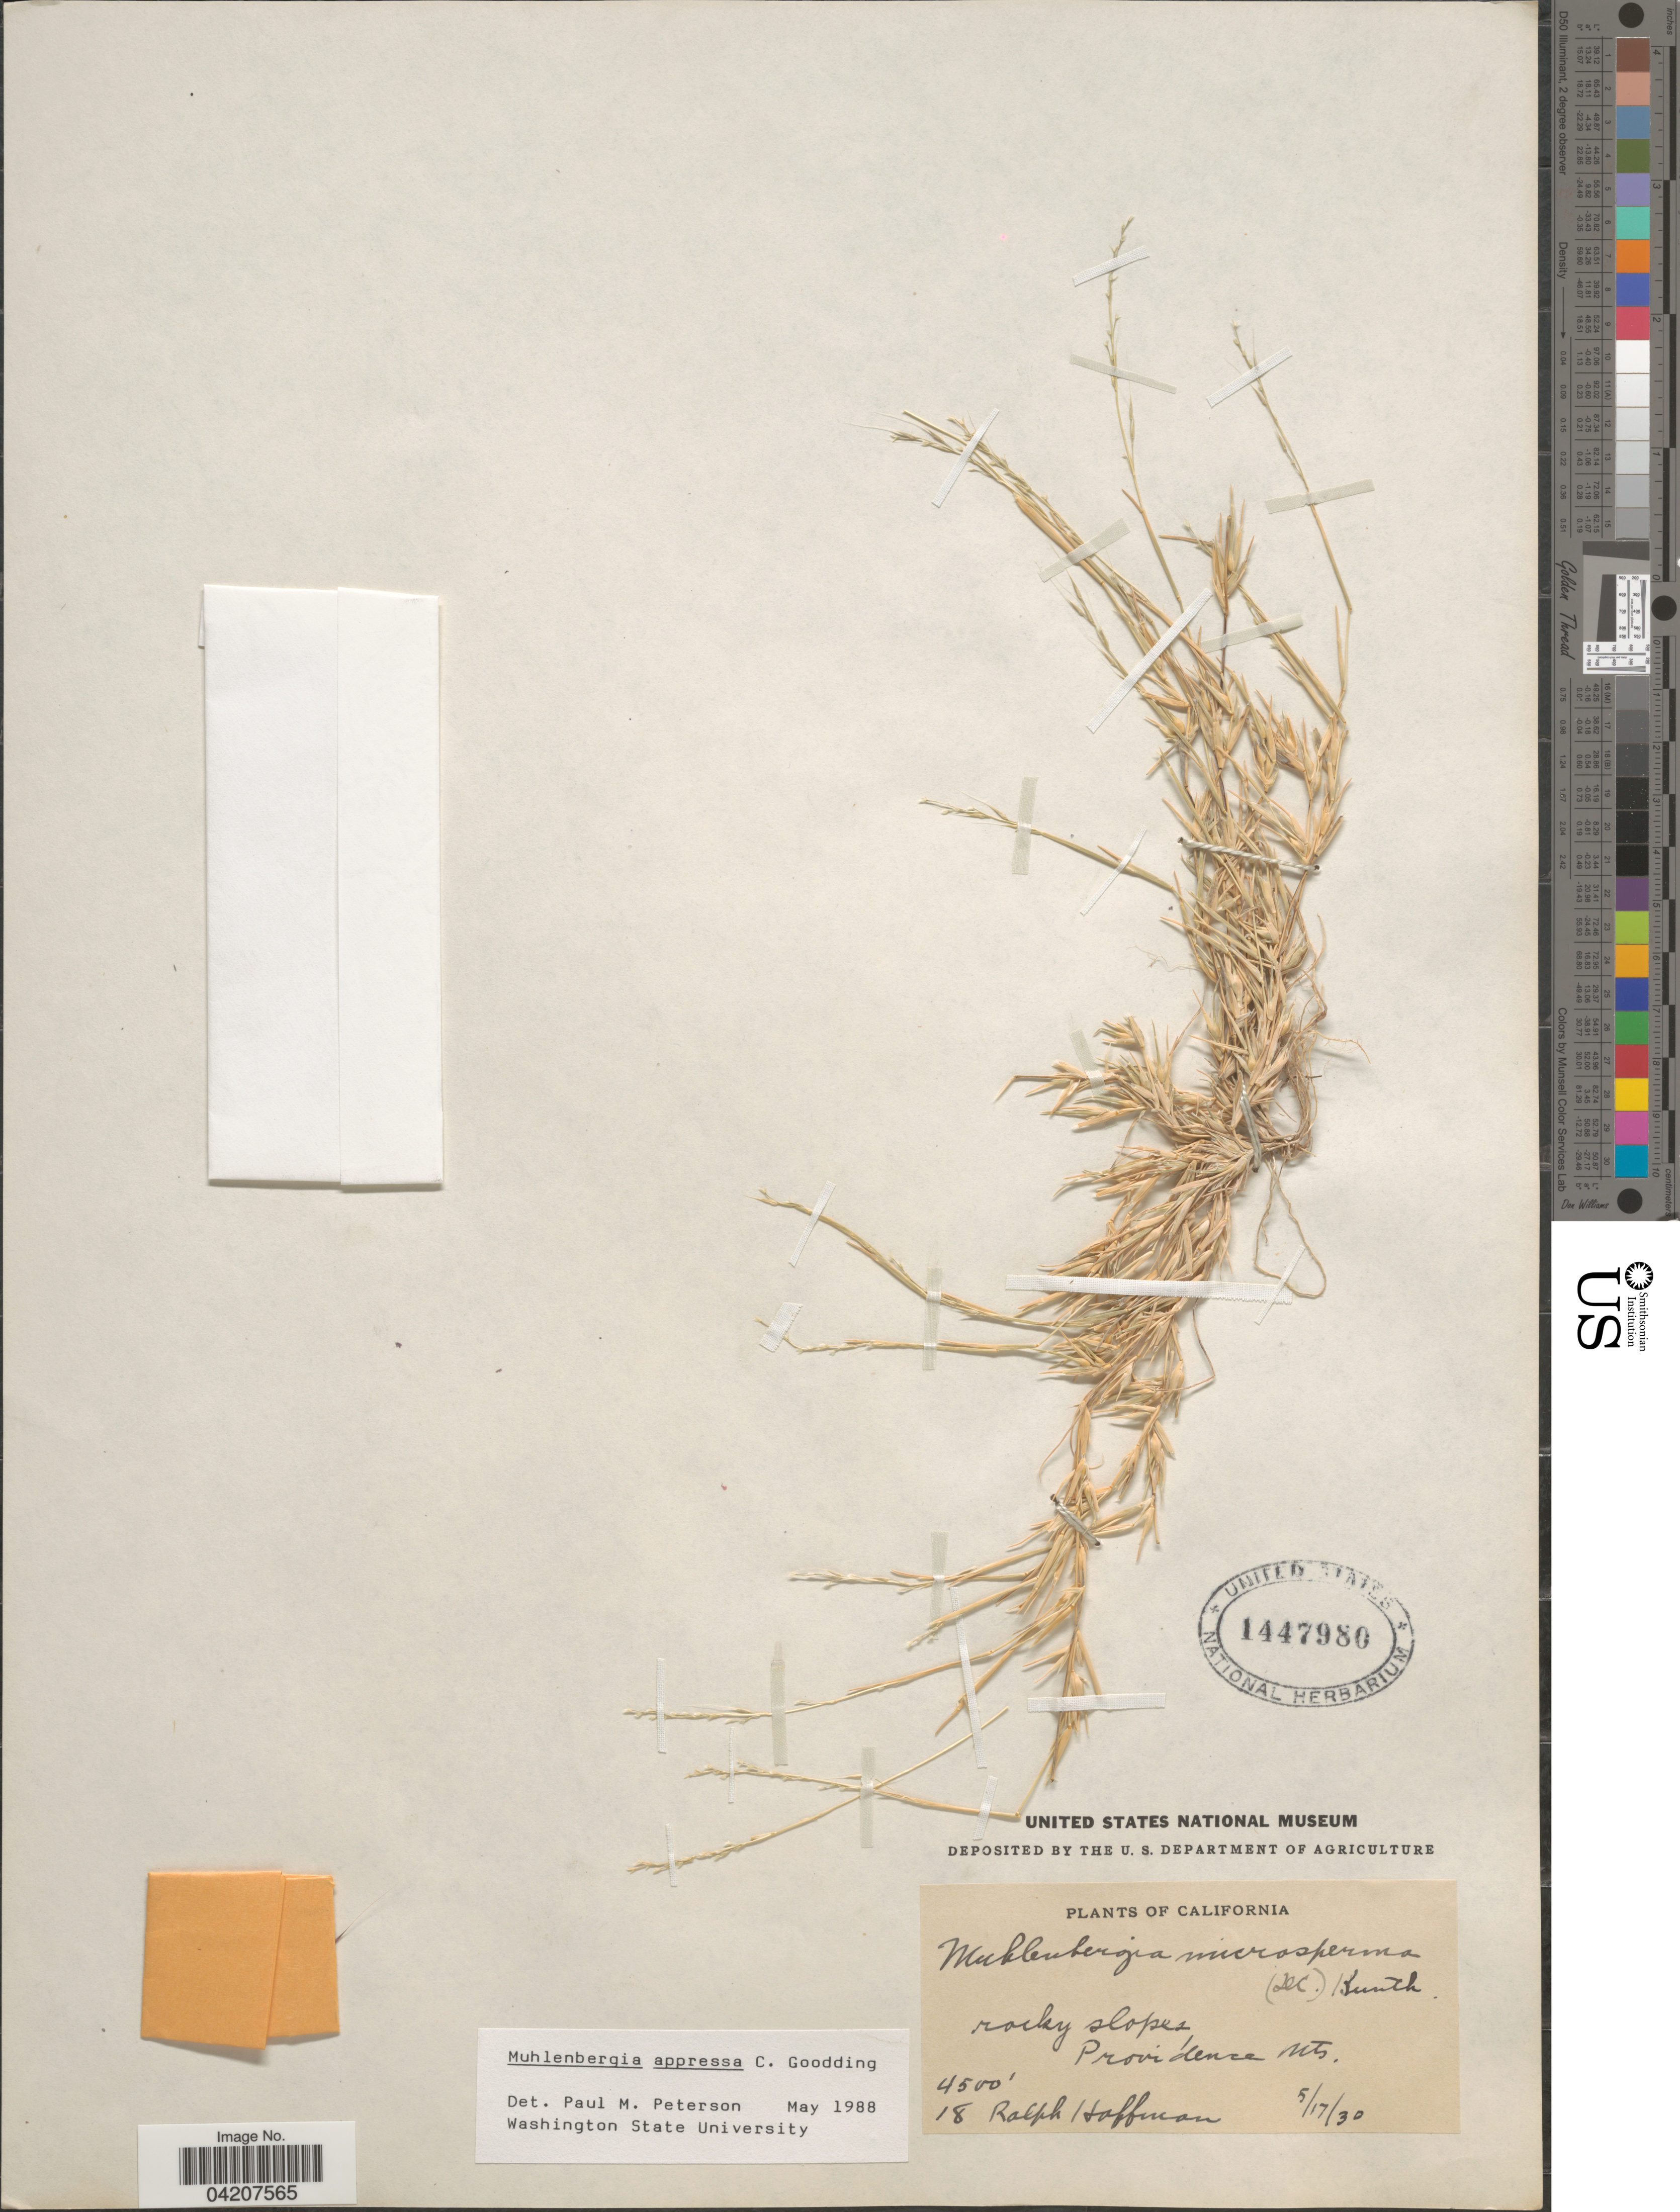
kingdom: Plantae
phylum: Tracheophyta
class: Liliopsida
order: Poales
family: Poaceae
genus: Muhlenbergia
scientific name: Muhlenbergia appressa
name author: C.O. Goodd.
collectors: R. Hoffman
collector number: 18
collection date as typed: Transcribed d/m/y: 17/5/30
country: United States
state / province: California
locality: Rocky slopes Providence Mts.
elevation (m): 1372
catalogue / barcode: US 1447980